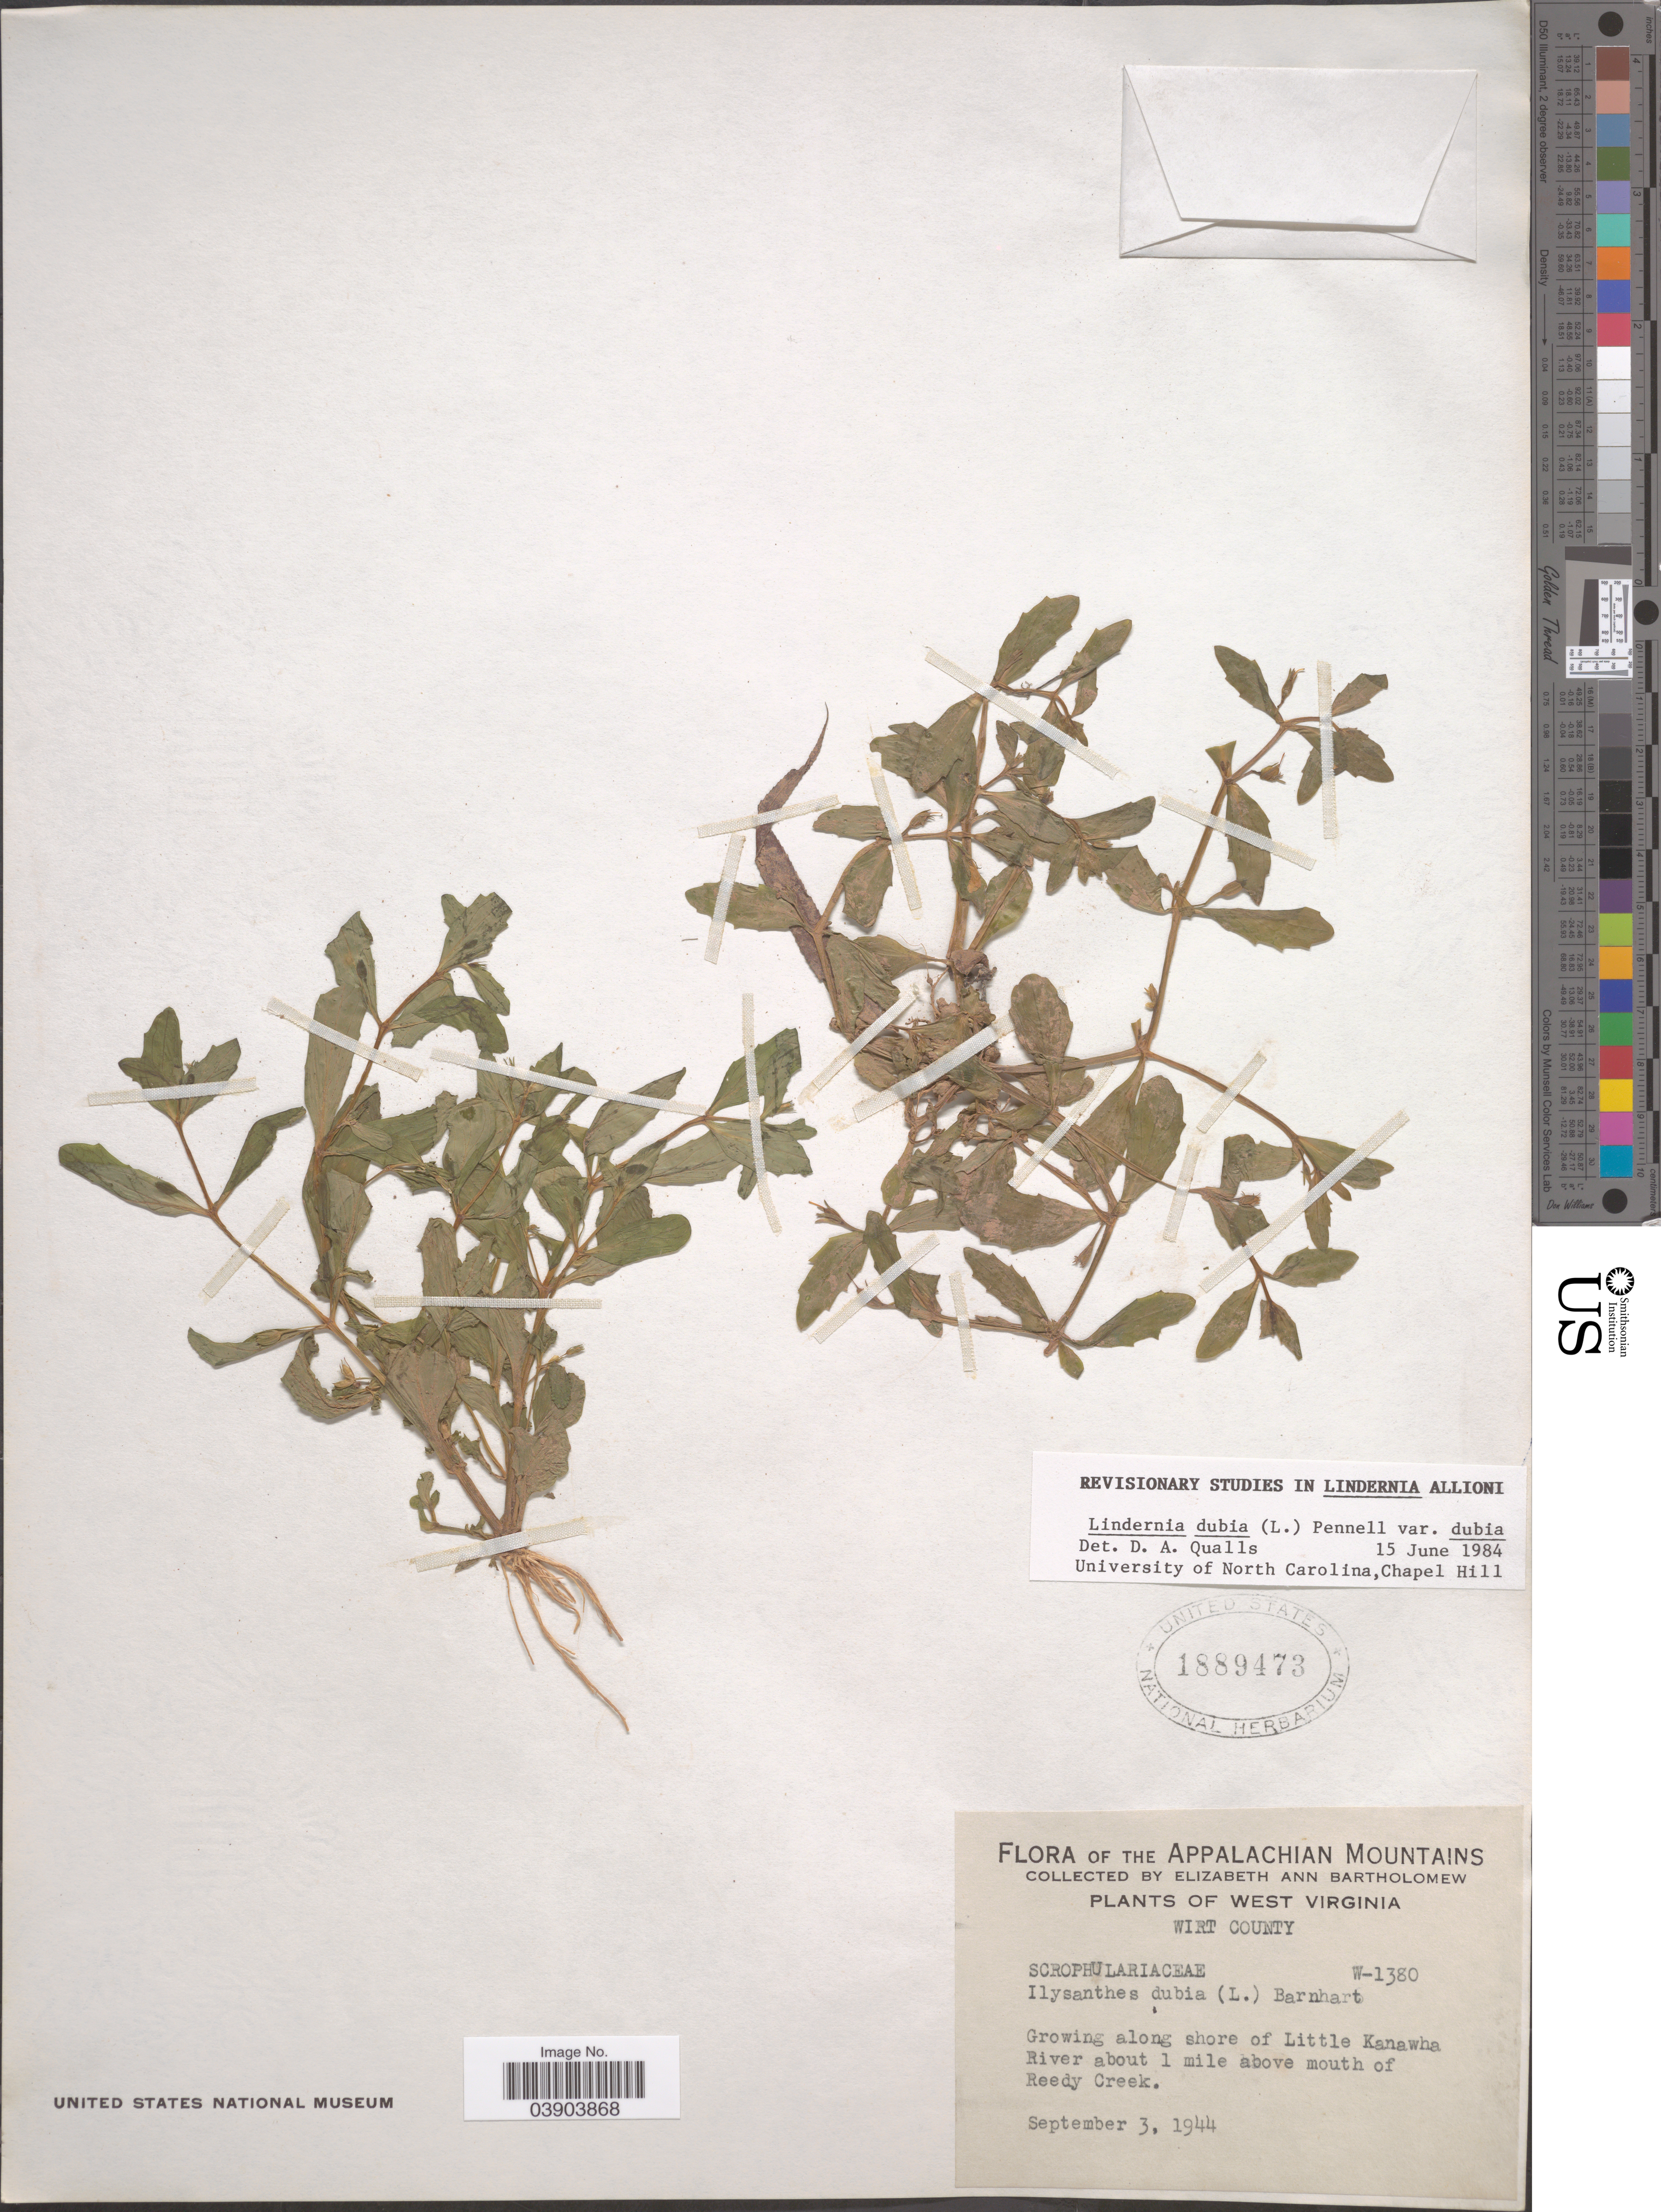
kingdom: Plantae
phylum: Tracheophyta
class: Magnoliopsida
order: Lamiales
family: Linderniaceae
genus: Lindernia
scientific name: Lindernia dubia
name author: (L.) Pennell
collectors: E. Bartholomew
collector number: W-1380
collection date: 1944-09-03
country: United States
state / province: West Virginia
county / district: Wirt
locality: growing along shore of Little Kanawha River about 1 mile above mouth of Reedy Creek.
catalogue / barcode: US 1889473